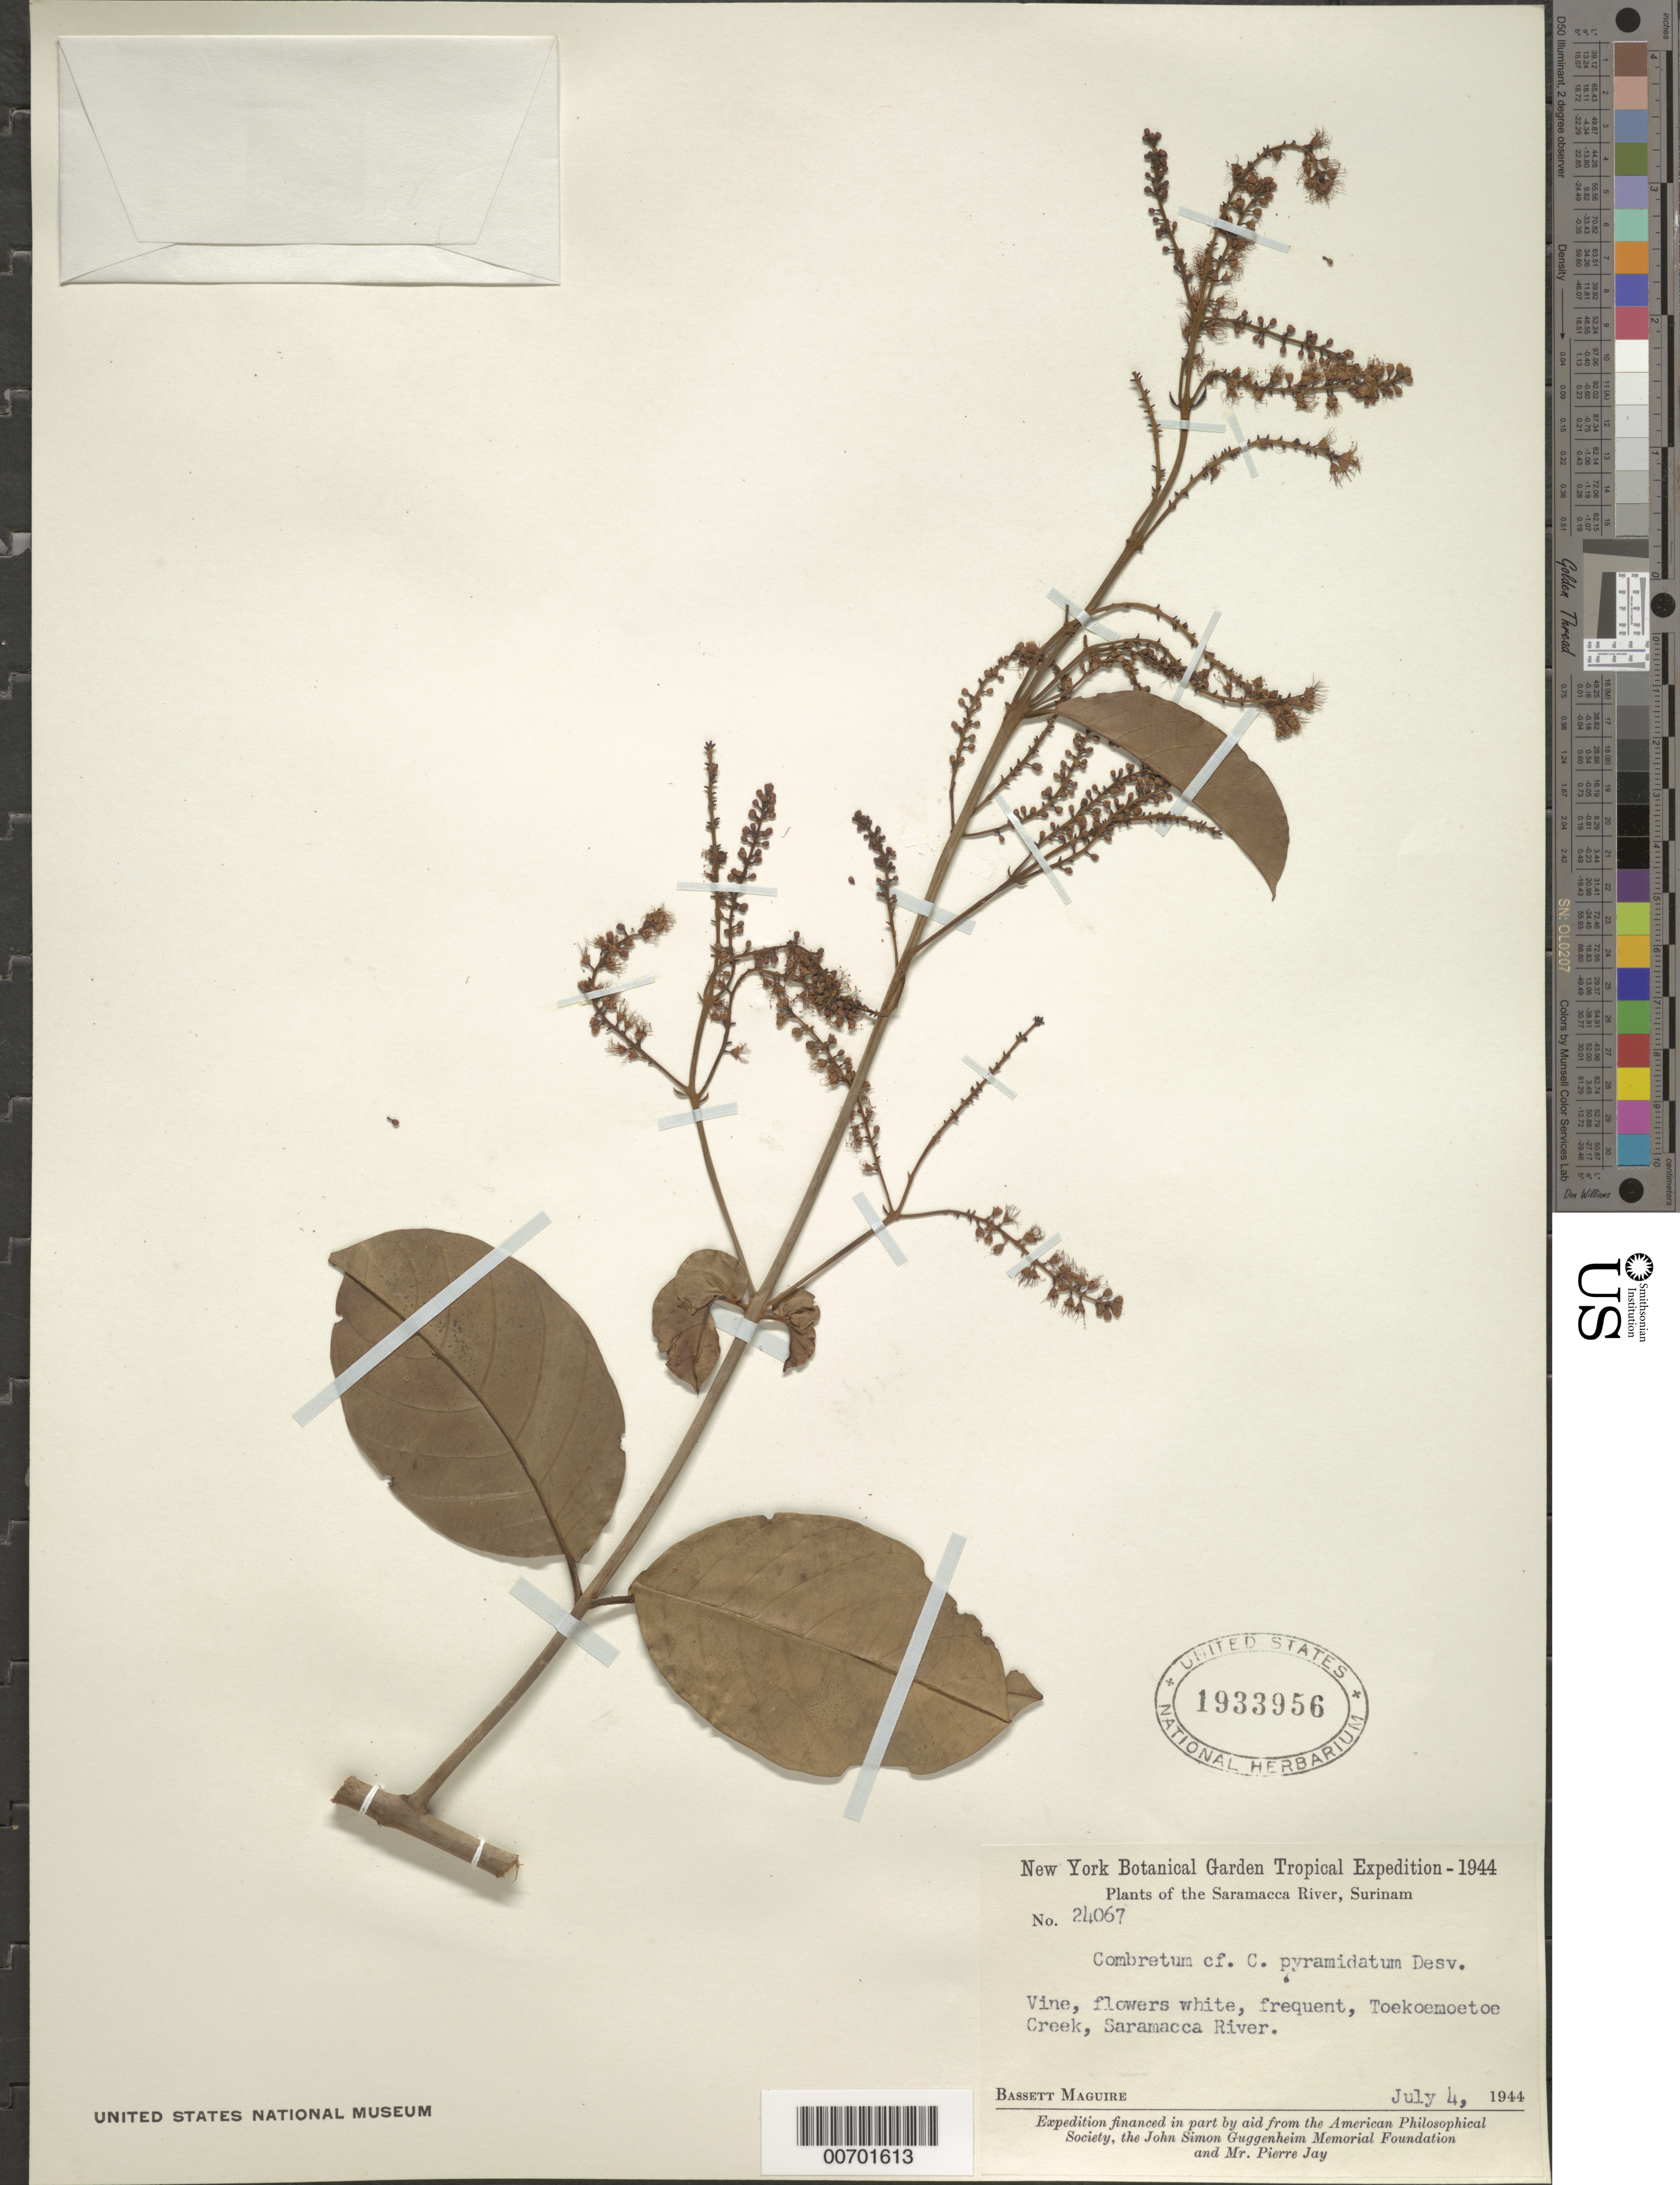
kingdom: Plantae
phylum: Tracheophyta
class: Magnoliopsida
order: Myrtales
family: Combretaceae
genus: Combretum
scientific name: Combretum pyramidatum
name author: Desv.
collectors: B. Maguire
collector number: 24067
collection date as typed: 4-Jul-44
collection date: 1944-07-04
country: Suriname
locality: Saramacca River Headwaters, Toekoemoetoe Creek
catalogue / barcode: US 1933956